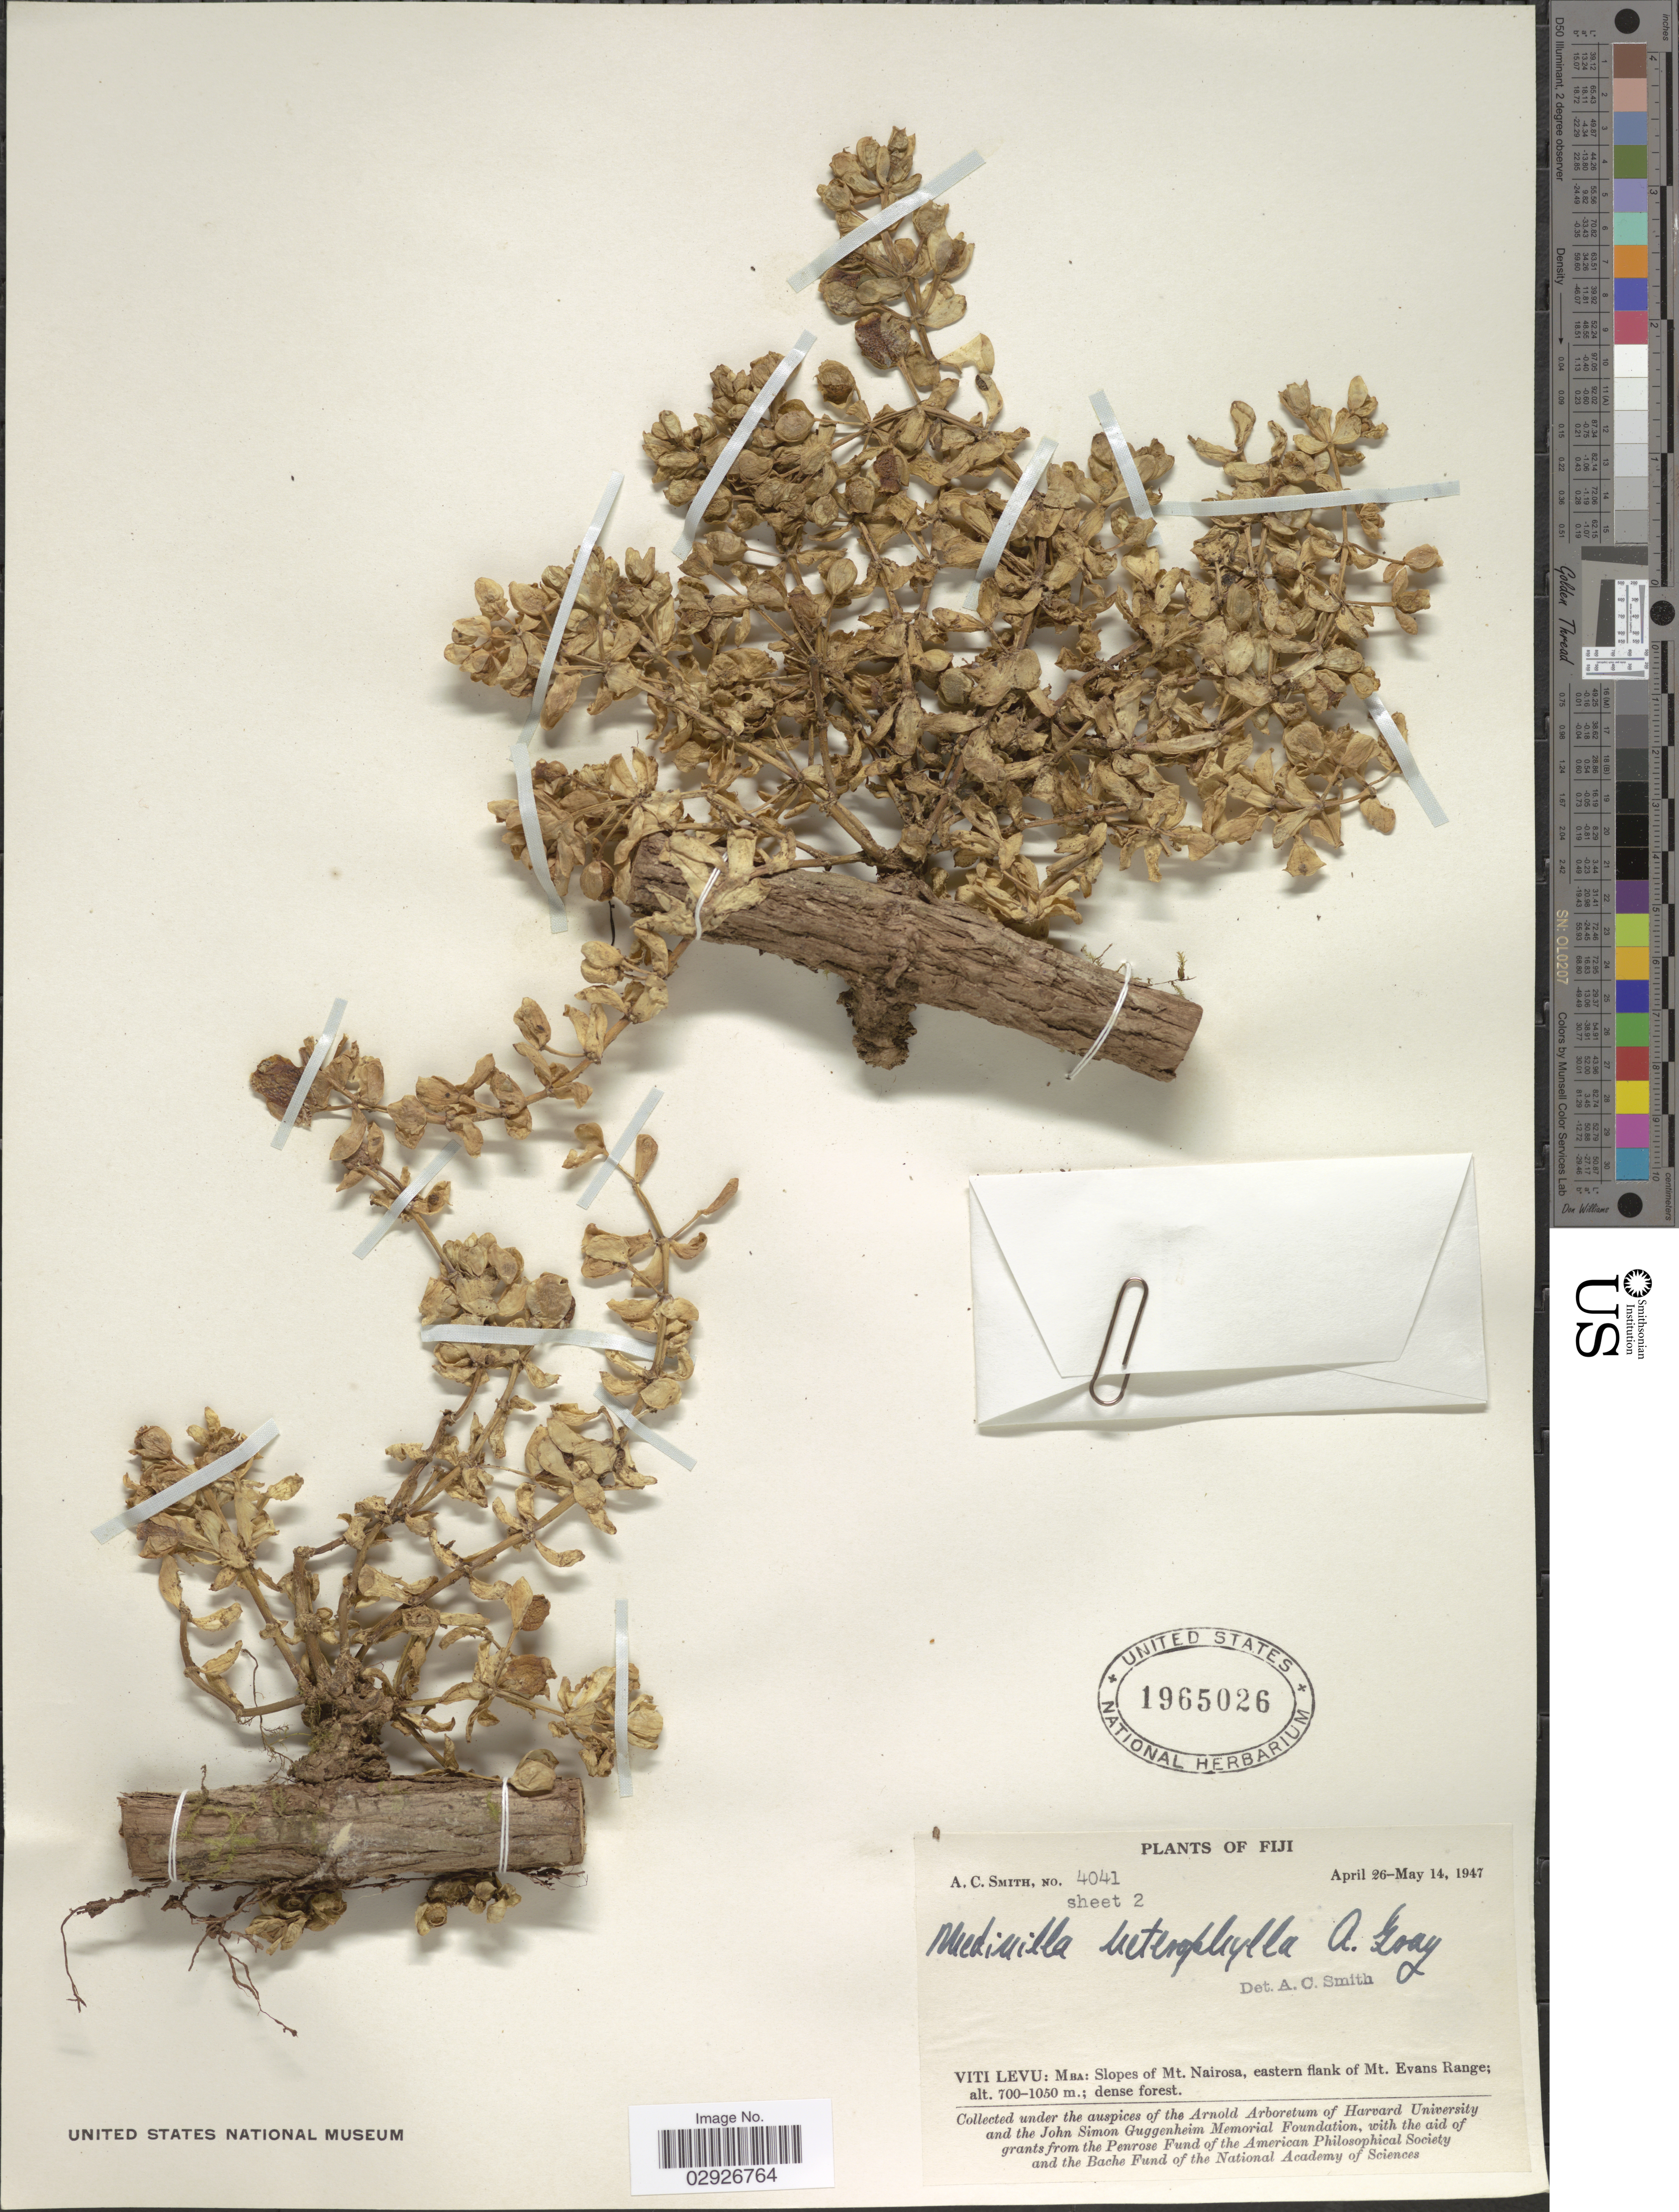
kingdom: Plantae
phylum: Tracheophyta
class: Magnoliopsida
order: Myrtales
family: Melastomataceae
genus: Medinilla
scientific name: Medinilla heterophylla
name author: A. Gray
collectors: A. C. Smith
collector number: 4041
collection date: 1947-04-26/1947-05-14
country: Fiji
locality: Viti Levu: Mba: Slopes of Mt. Nairosa, eastern flank of Mt. Evans Range.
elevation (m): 700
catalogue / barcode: US 1965026